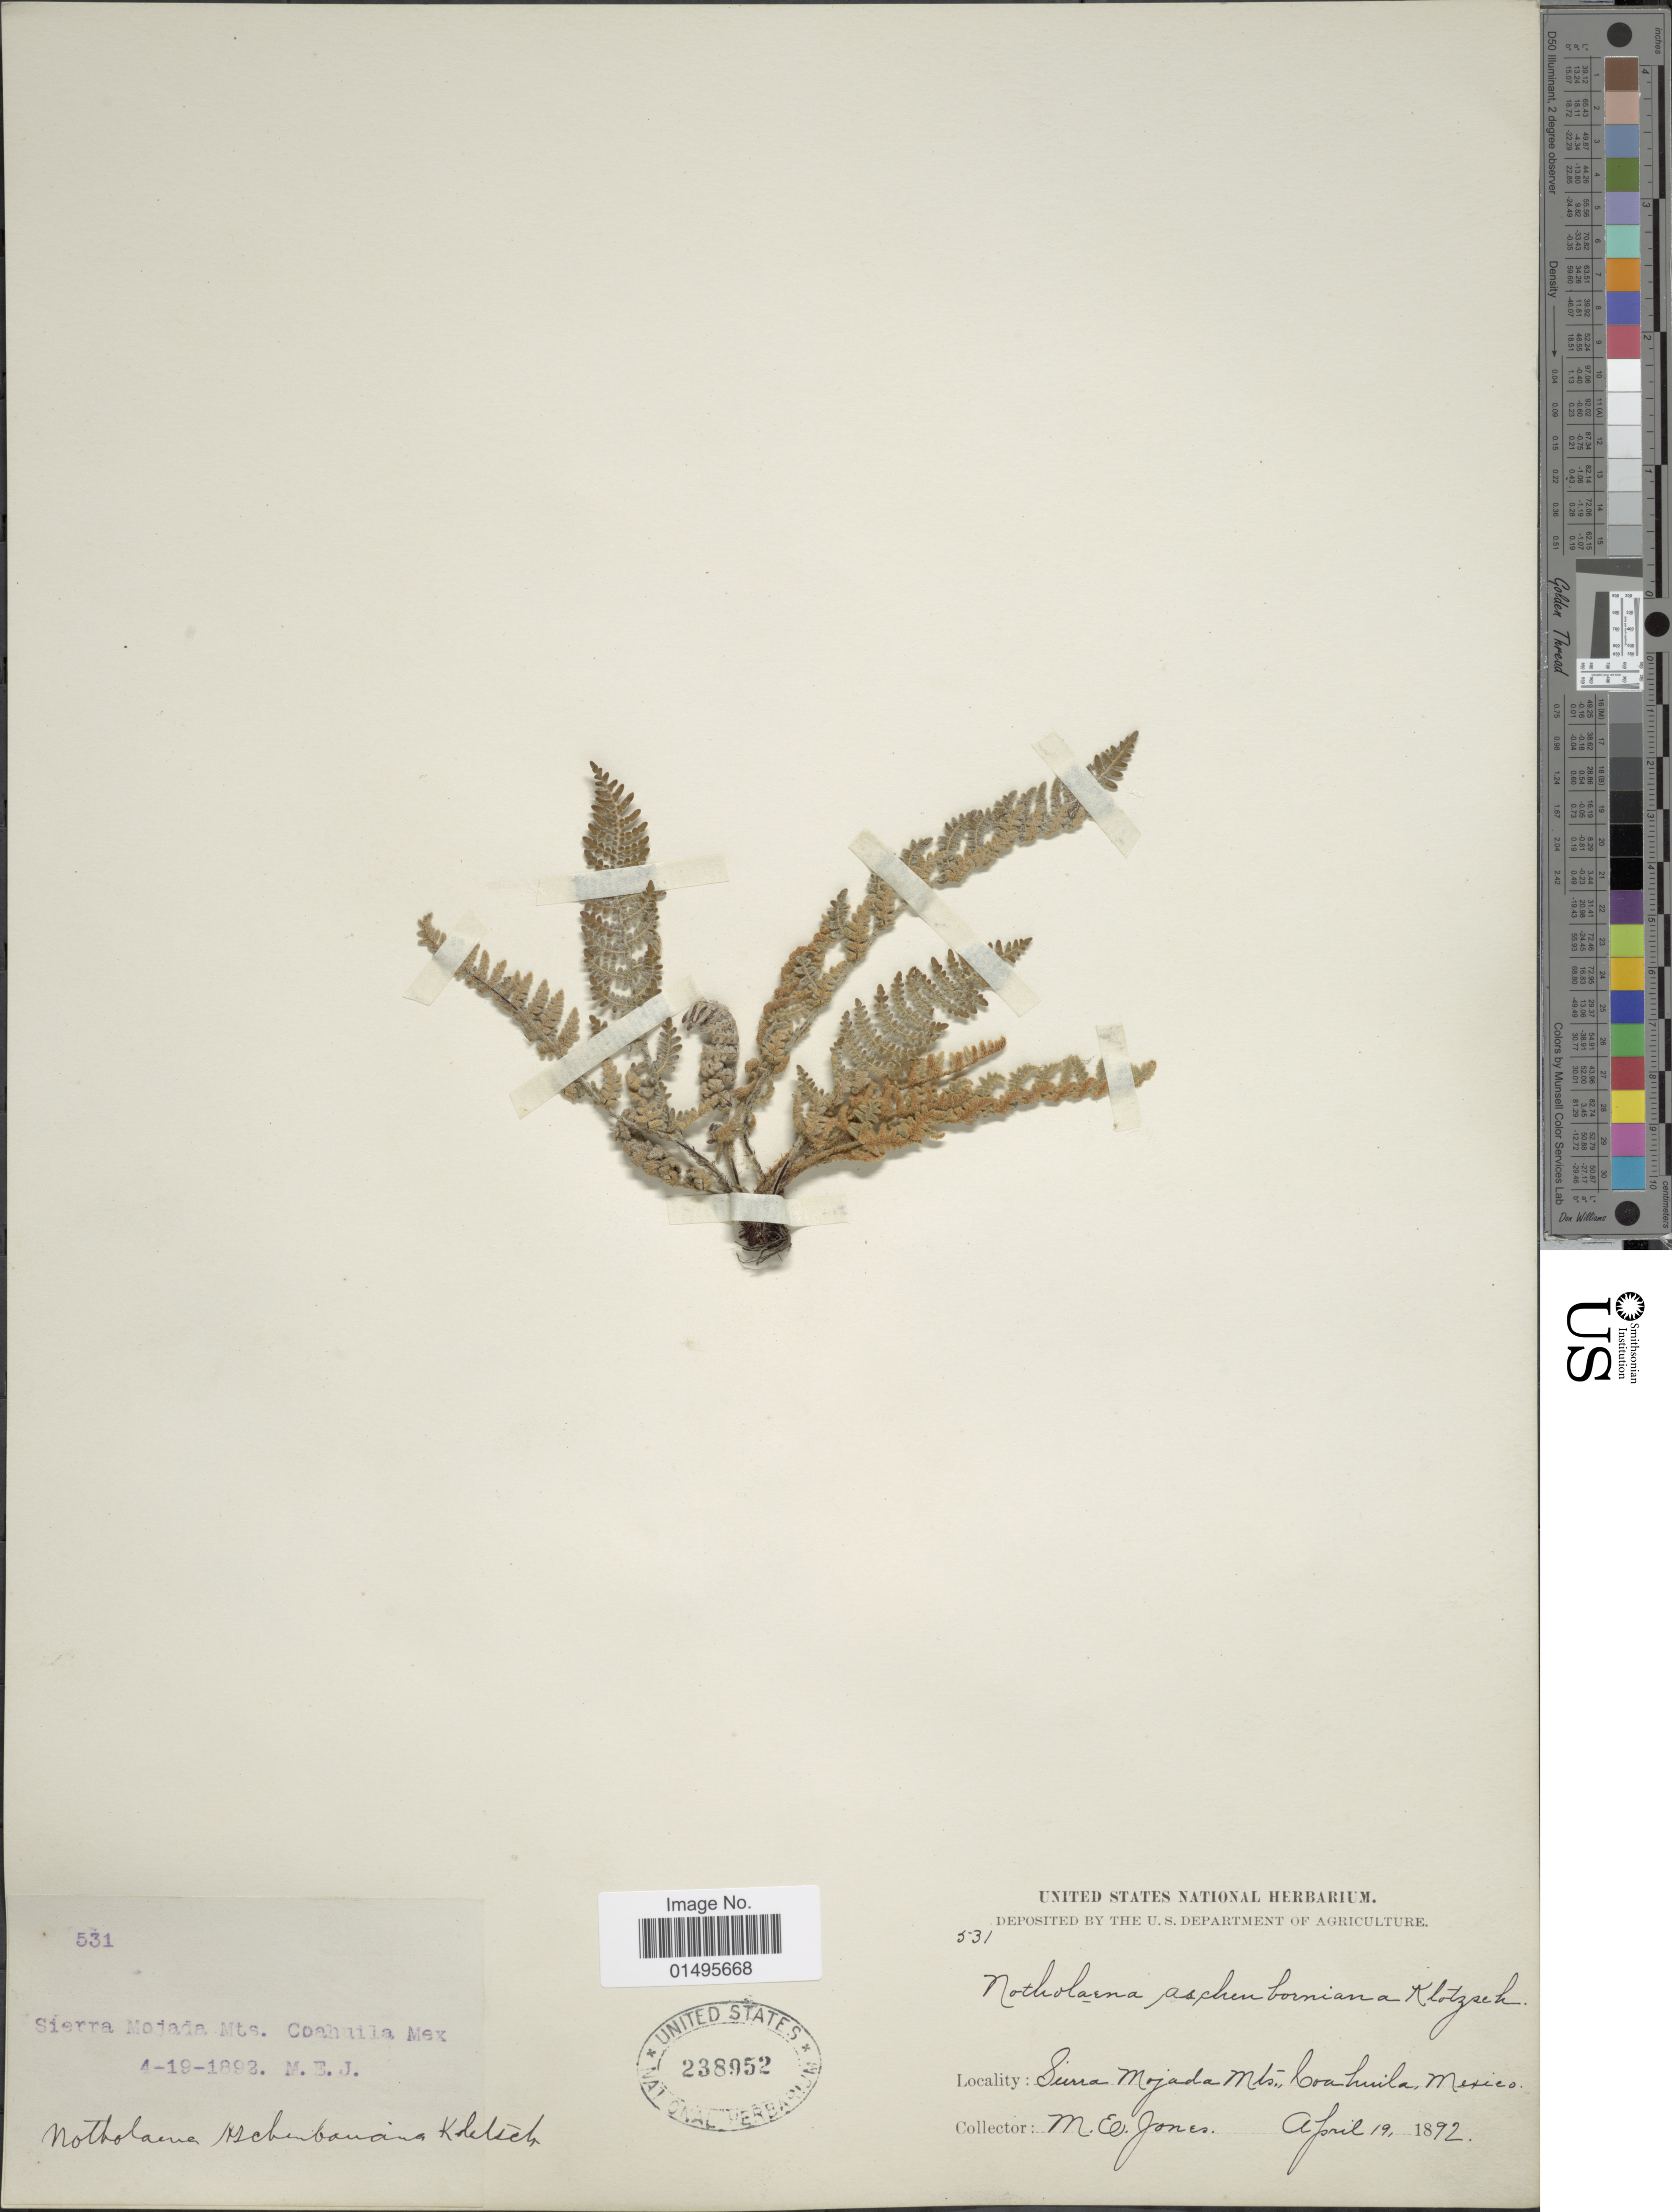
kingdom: Plantae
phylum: Tracheophyta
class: Polypodiopsida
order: Polypodiales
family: Pteridaceae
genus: Notholaena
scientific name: Notholaena aschenborniana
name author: Klotzsch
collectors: M. E. Jones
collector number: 531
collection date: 1892-04-19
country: Mexico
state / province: Coahuila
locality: Sierra Mojada Mts.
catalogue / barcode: US 238952